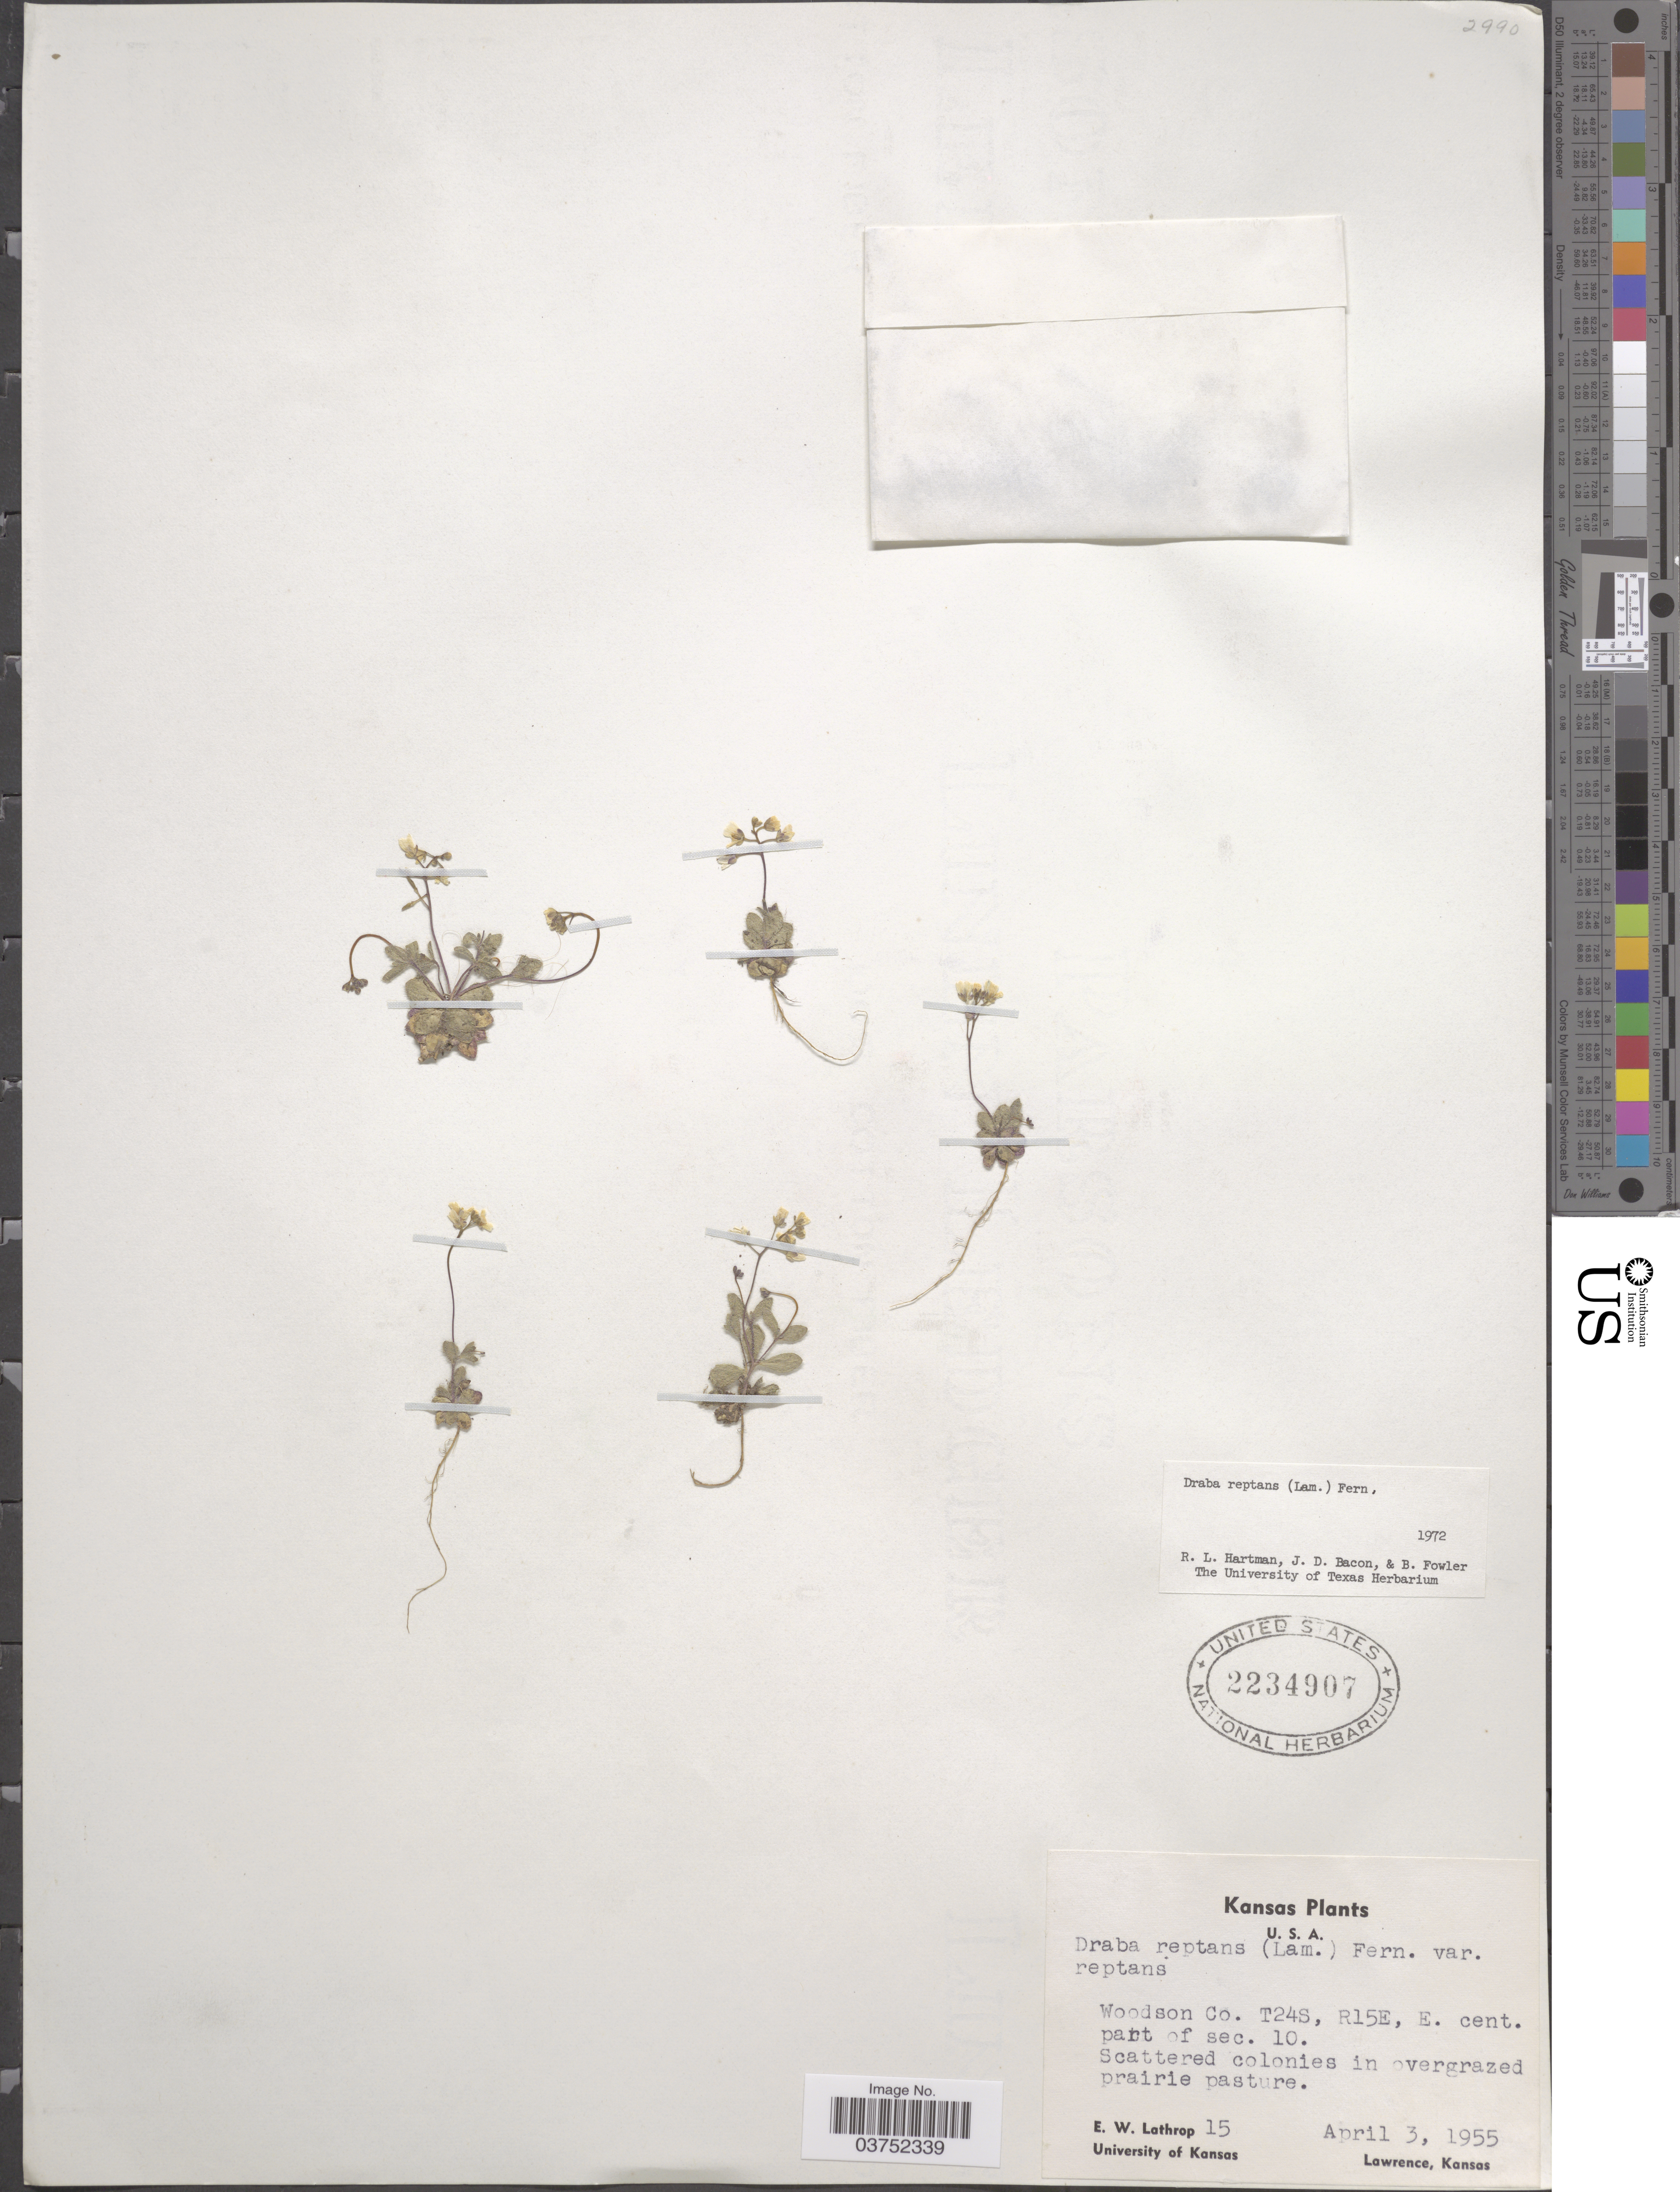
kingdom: Plantae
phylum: Tracheophyta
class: Magnoliopsida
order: Brassicales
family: Brassicaceae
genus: Draba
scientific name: Draba reptans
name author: (Lam.) Fernald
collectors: E. W. Lathrop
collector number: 15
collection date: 1955-04-03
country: United States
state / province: Kansas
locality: Woodson Co. T24S, R15E, E. cent. part of sec. 10. Lawrence.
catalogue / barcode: US 2234907